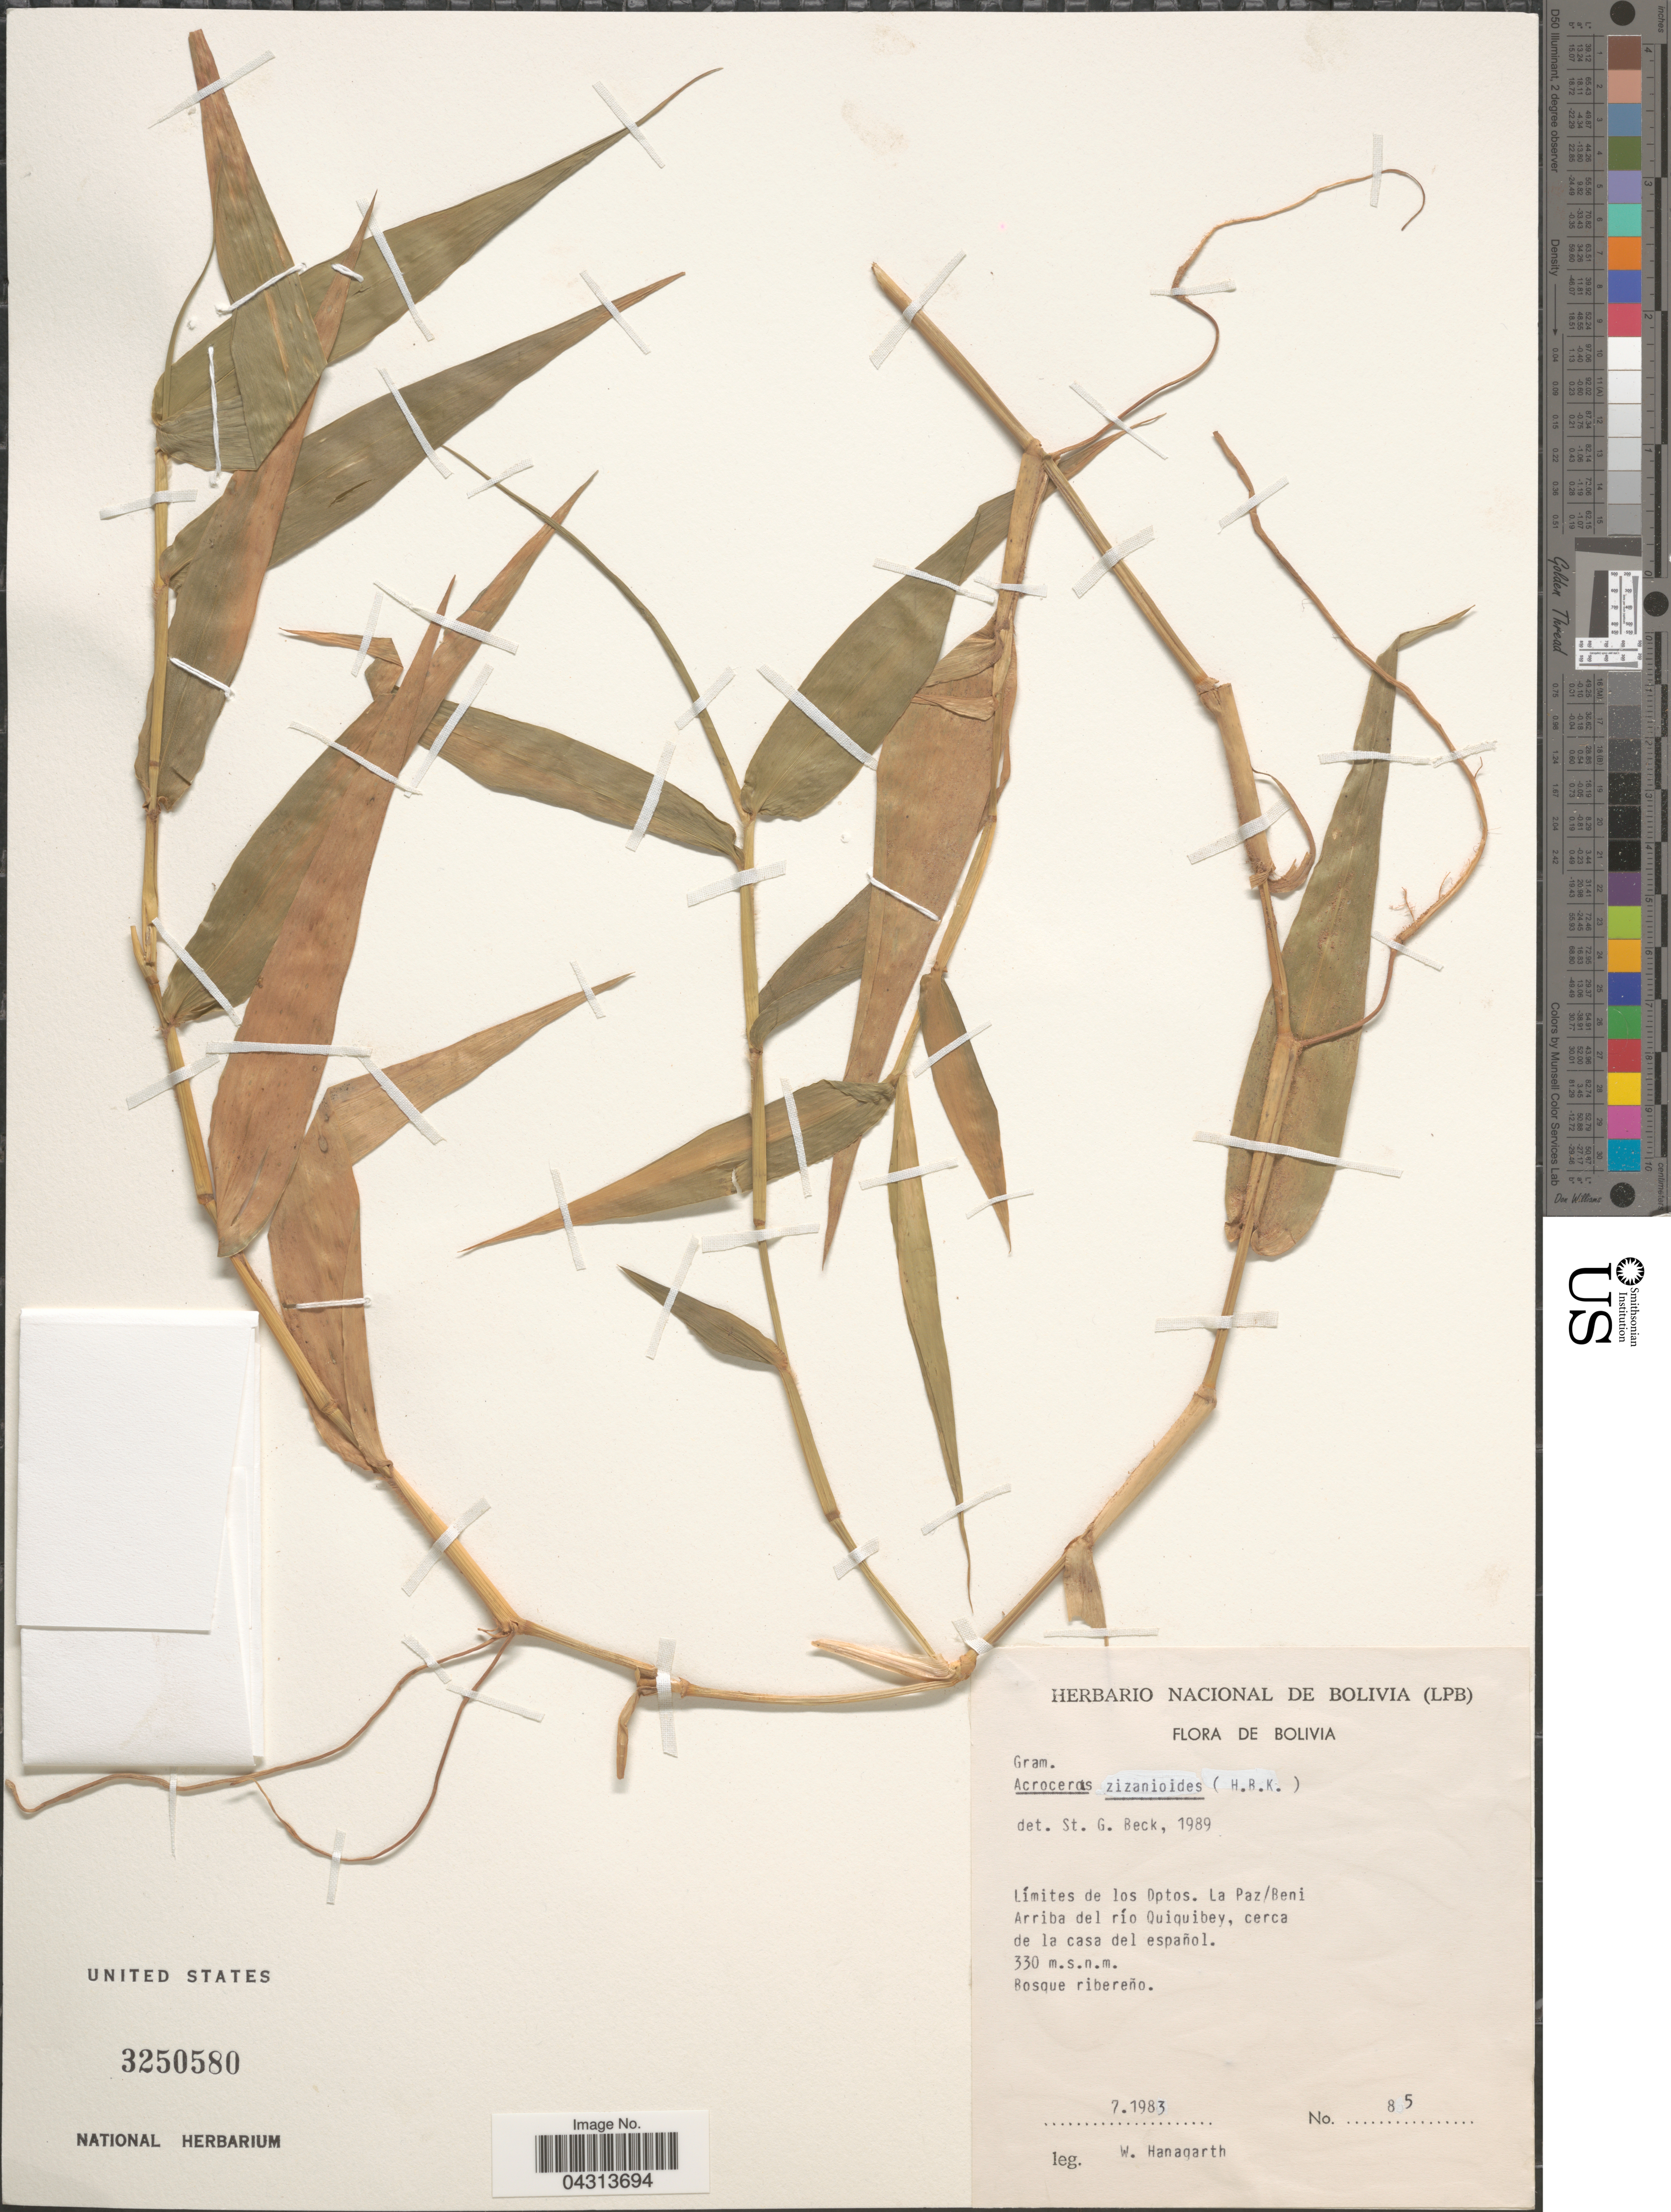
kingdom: Plantae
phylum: Tracheophyta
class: Liliopsida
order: Poales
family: Poaceae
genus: Acroceras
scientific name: Acroceras zizanioides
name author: (Kunth) Dandy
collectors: W. Hanagarth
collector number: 85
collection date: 1983-07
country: Bolivia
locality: Límites de los Dptos. La Paz/Beni. Arriba del río Quiquibey, cerca de la casa del español.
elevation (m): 330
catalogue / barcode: US 3250580